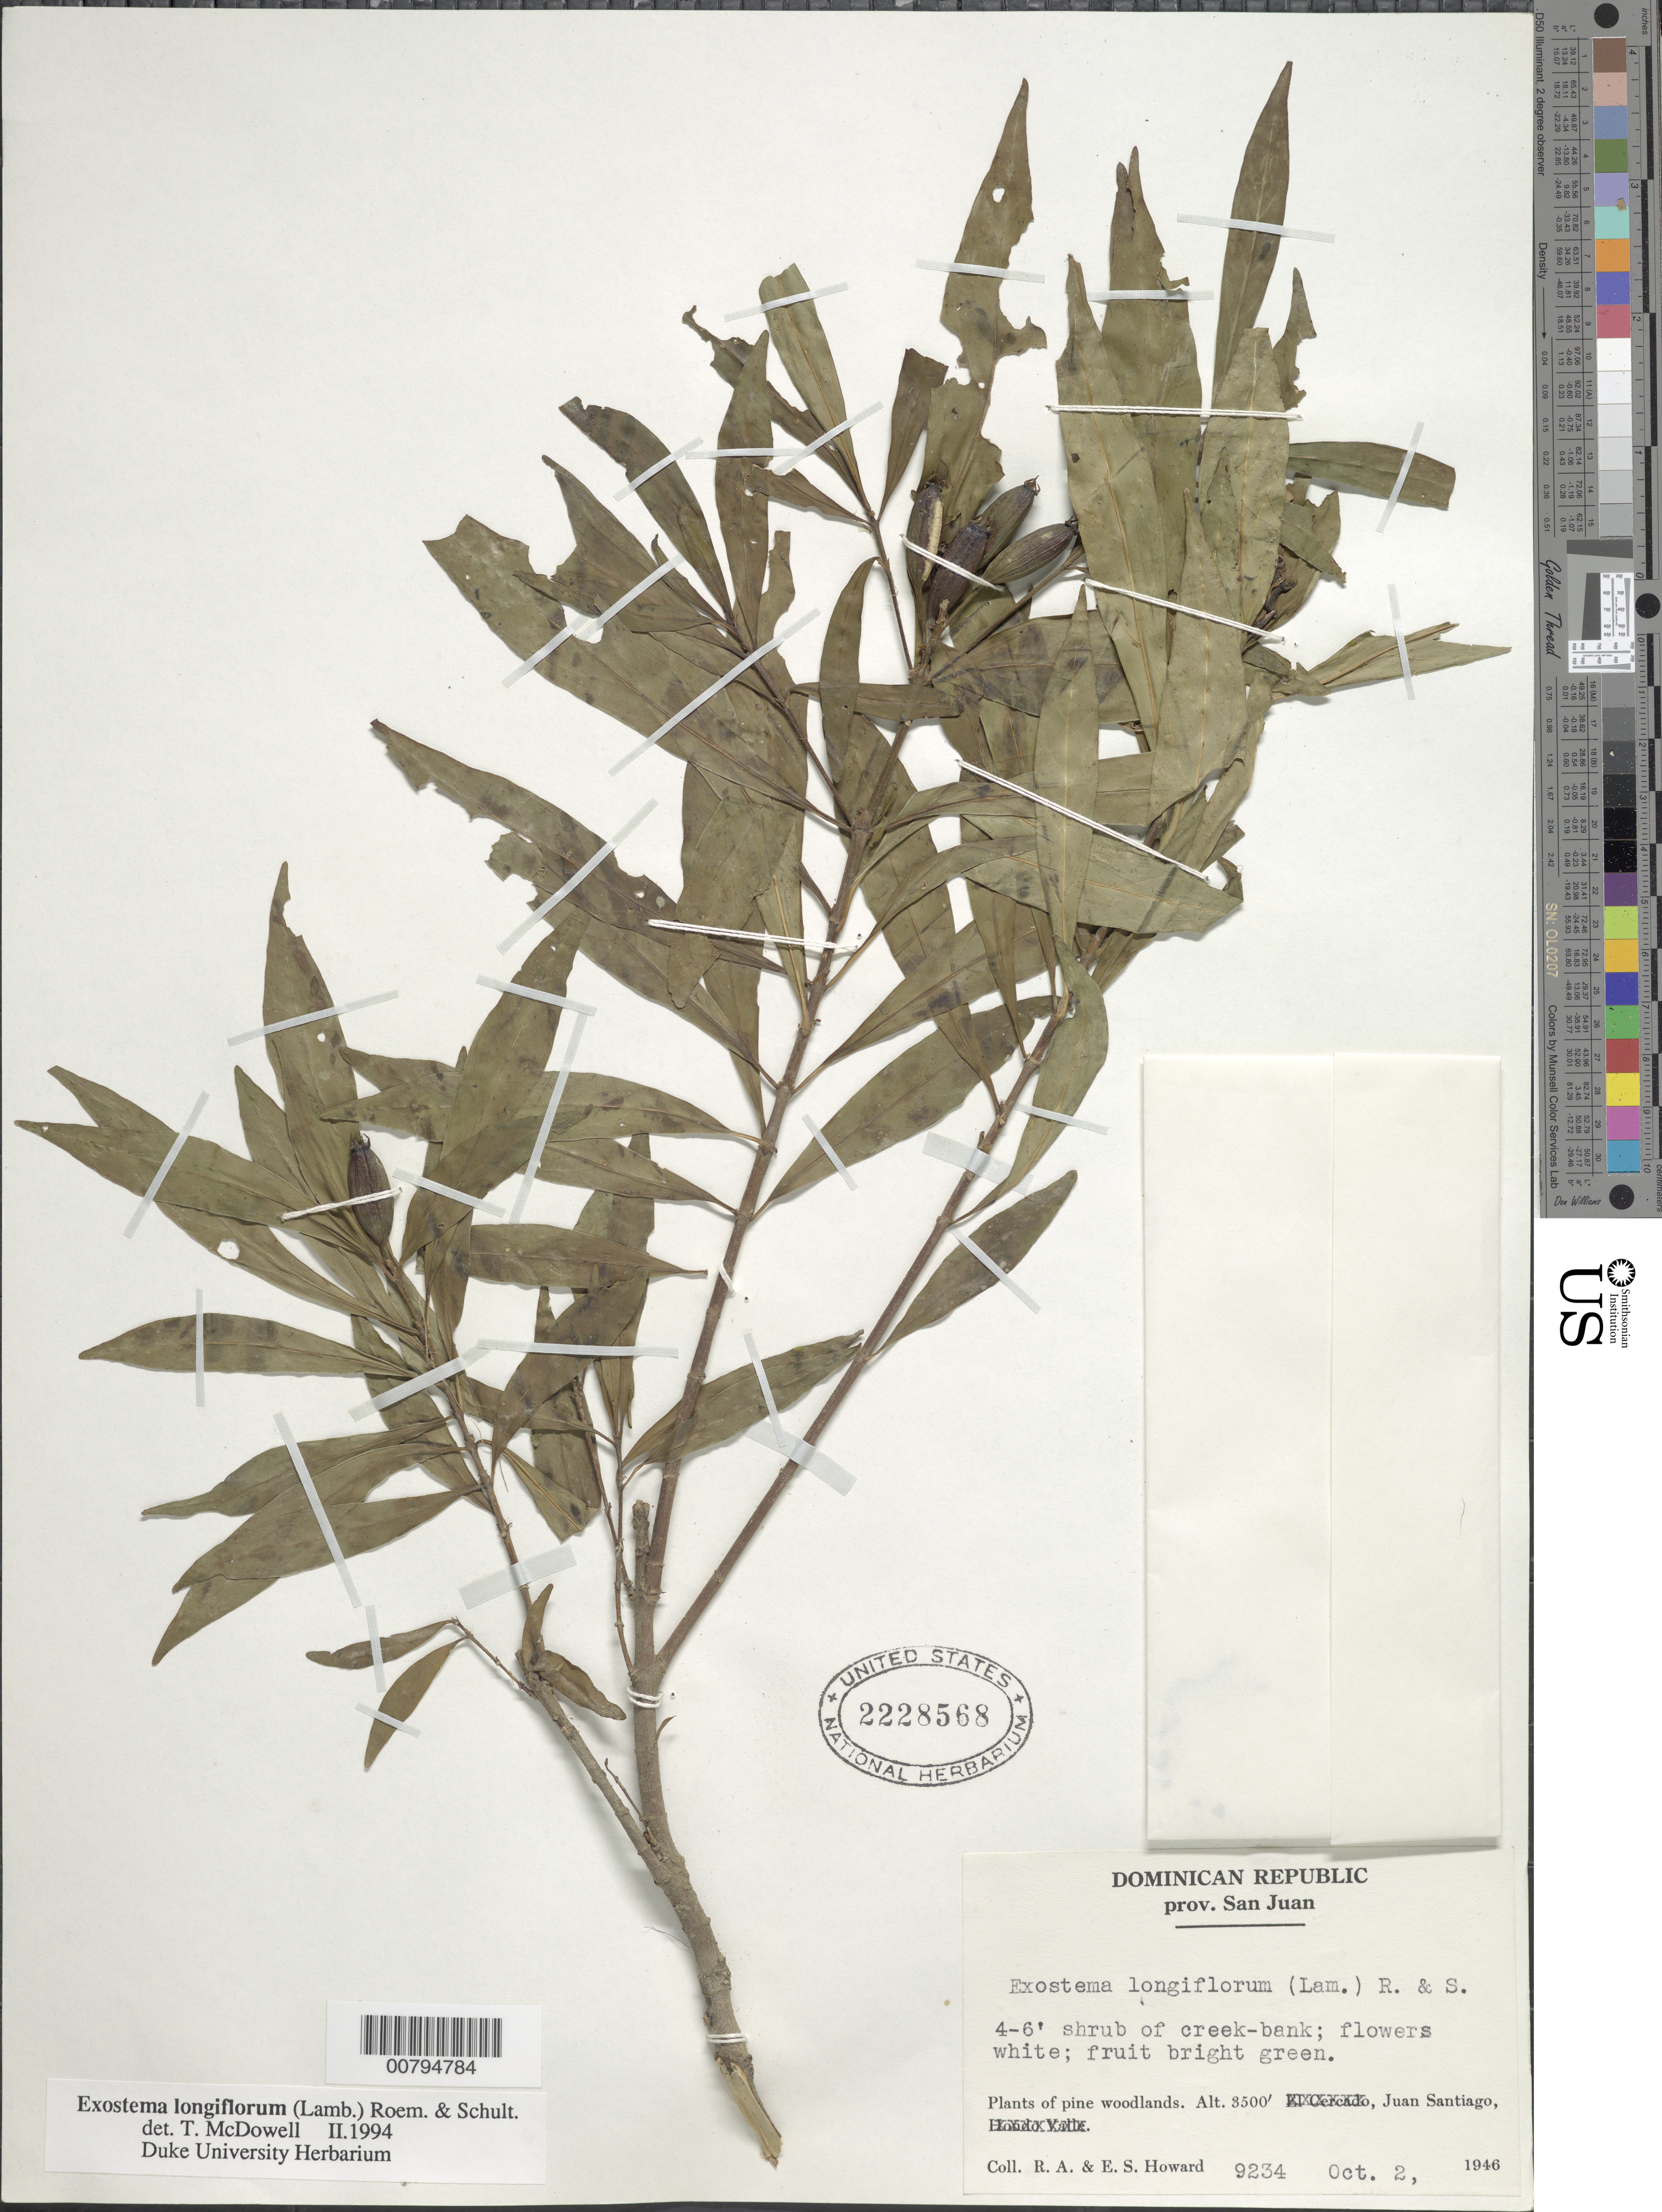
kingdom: Plantae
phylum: Tracheophyta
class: Magnoliopsida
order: Gentianales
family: Rubiaceae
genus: Exostema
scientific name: Exostema longiflorum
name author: (Lamb.) Roem. & Schult.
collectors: R. A. Howard & E. S. Howard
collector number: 9234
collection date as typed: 02 Oct 1946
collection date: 1946-10-02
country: Dominican Republic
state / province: San Juan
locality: Juan Santiago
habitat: Pine woodlands. On creek bank.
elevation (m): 1067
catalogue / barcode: US 2228568